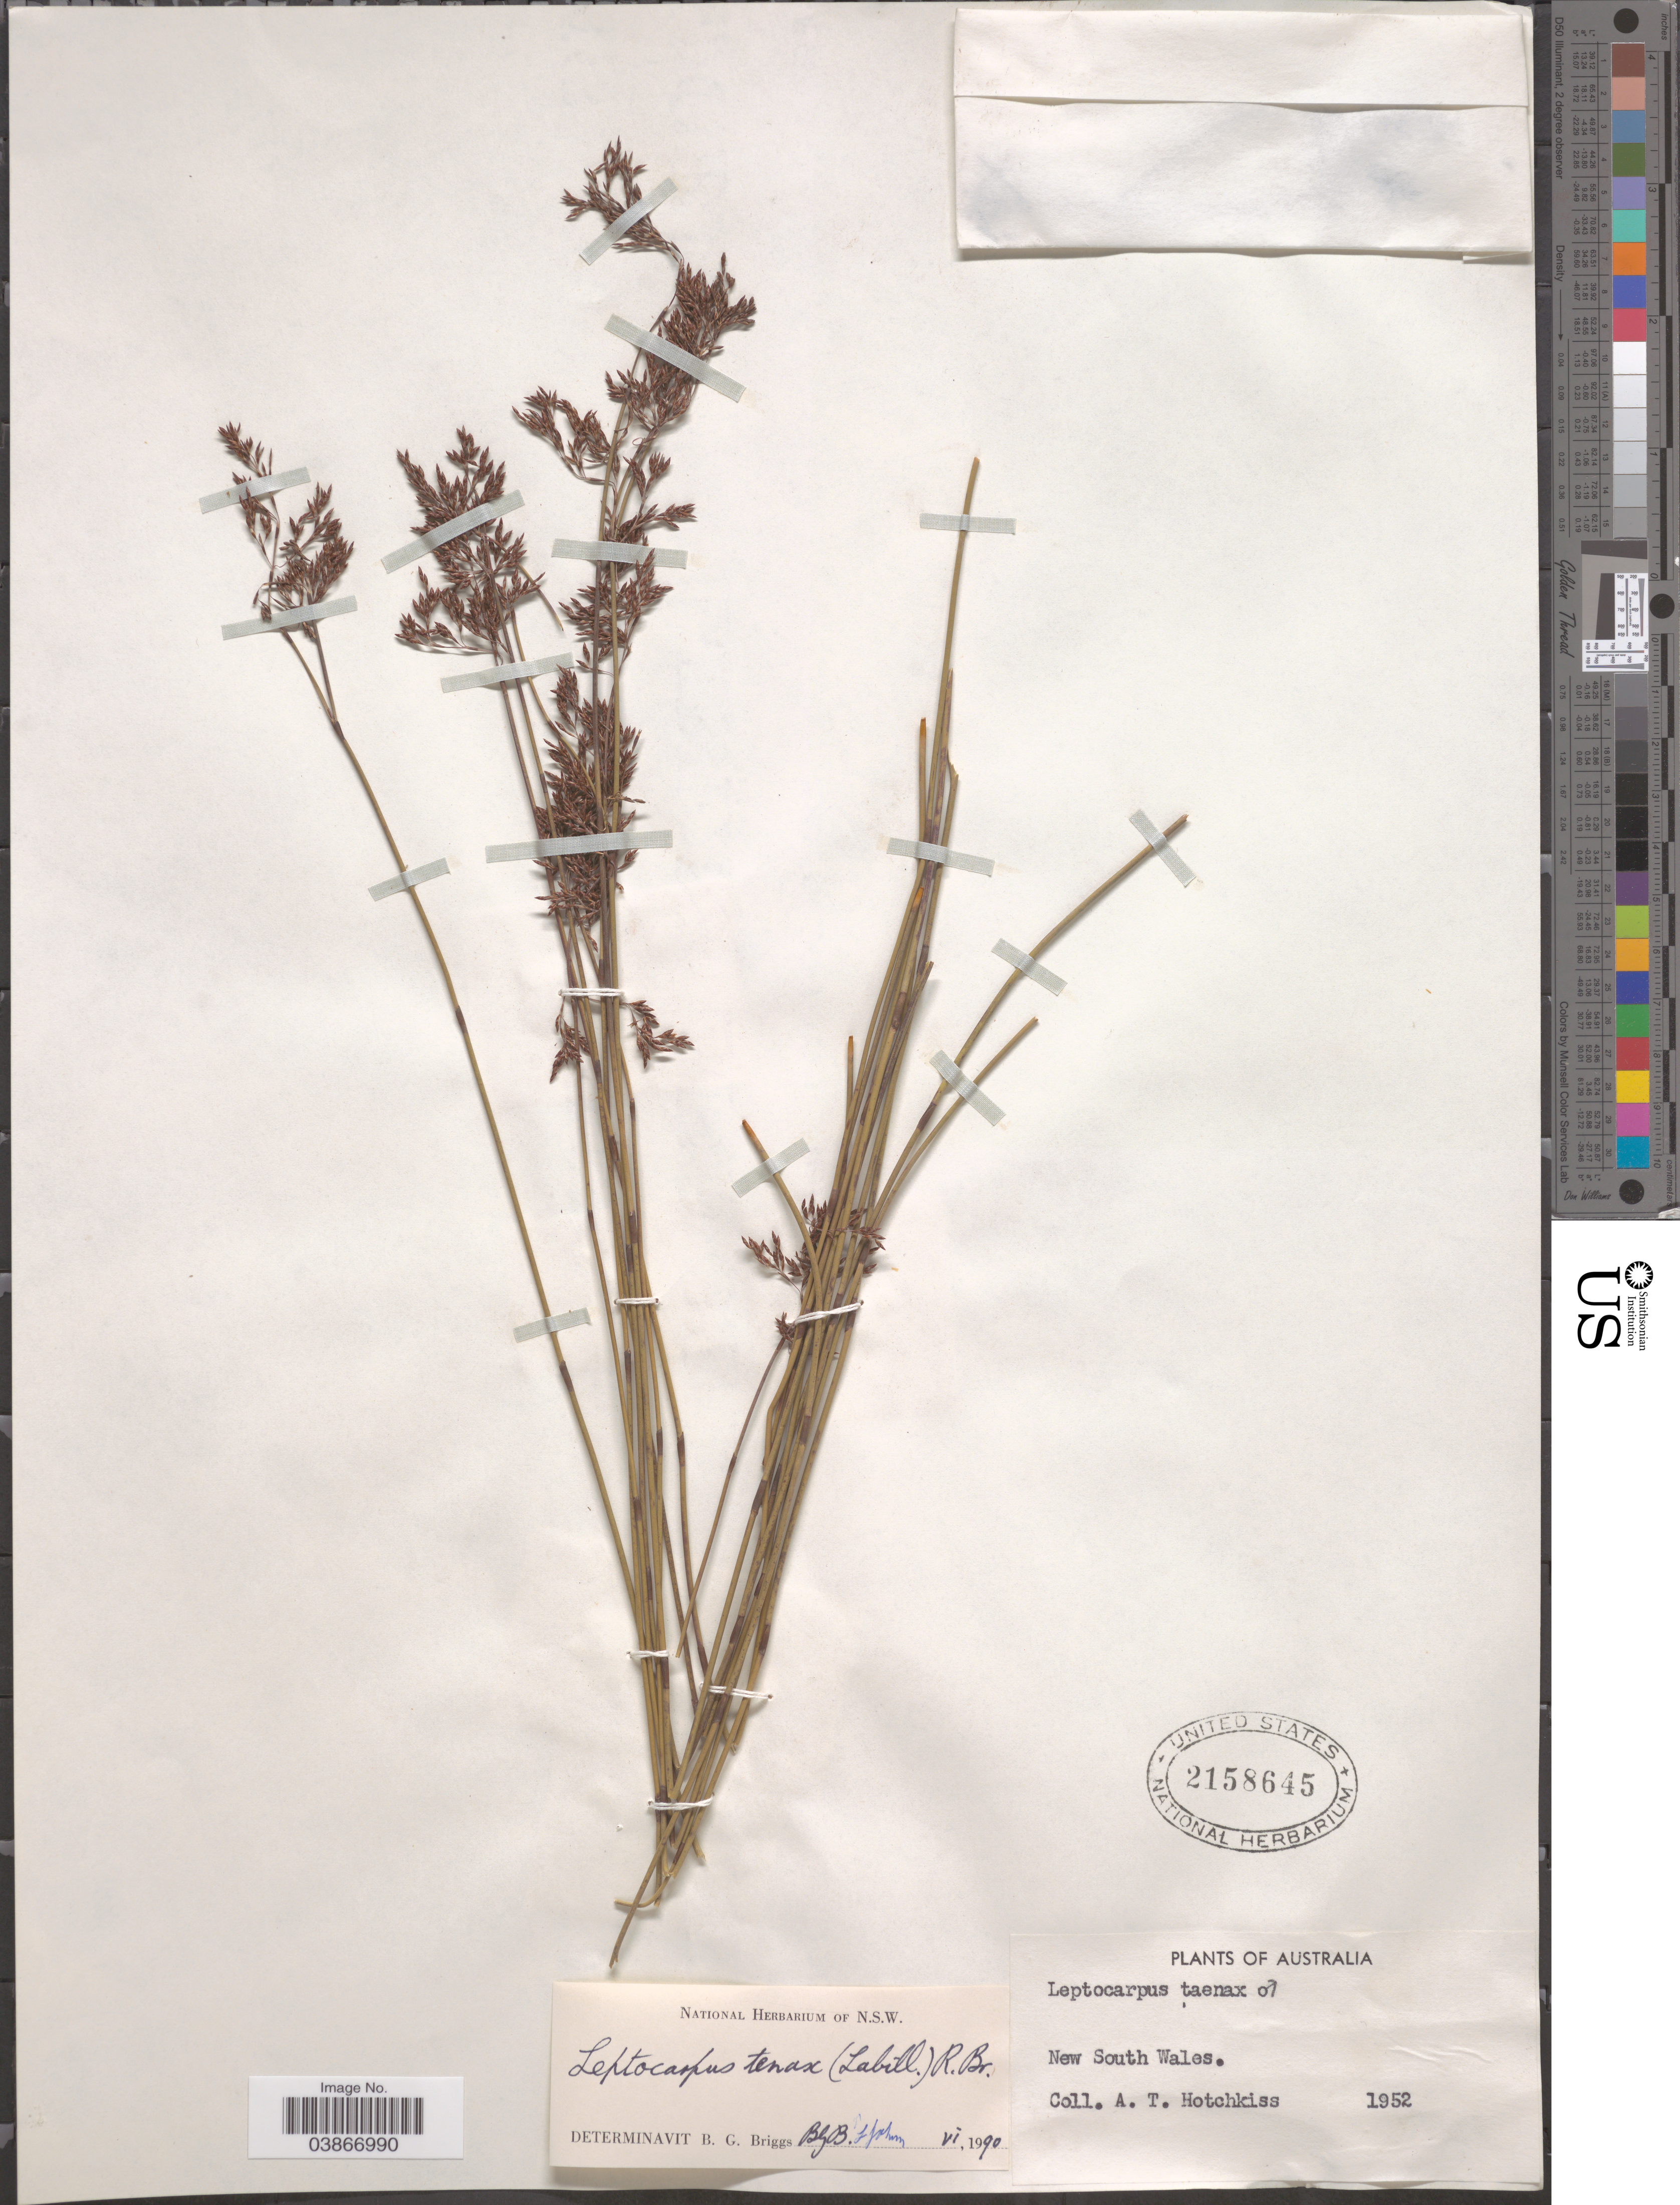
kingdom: Plantae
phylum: Tracheophyta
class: Liliopsida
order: Poales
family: Restionaceae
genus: Leptocarpus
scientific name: Leptocarpus tenax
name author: (Labill.) R. Br.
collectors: A. Hotchkiss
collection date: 1952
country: Australia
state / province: New South Wales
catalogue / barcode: US 2158645